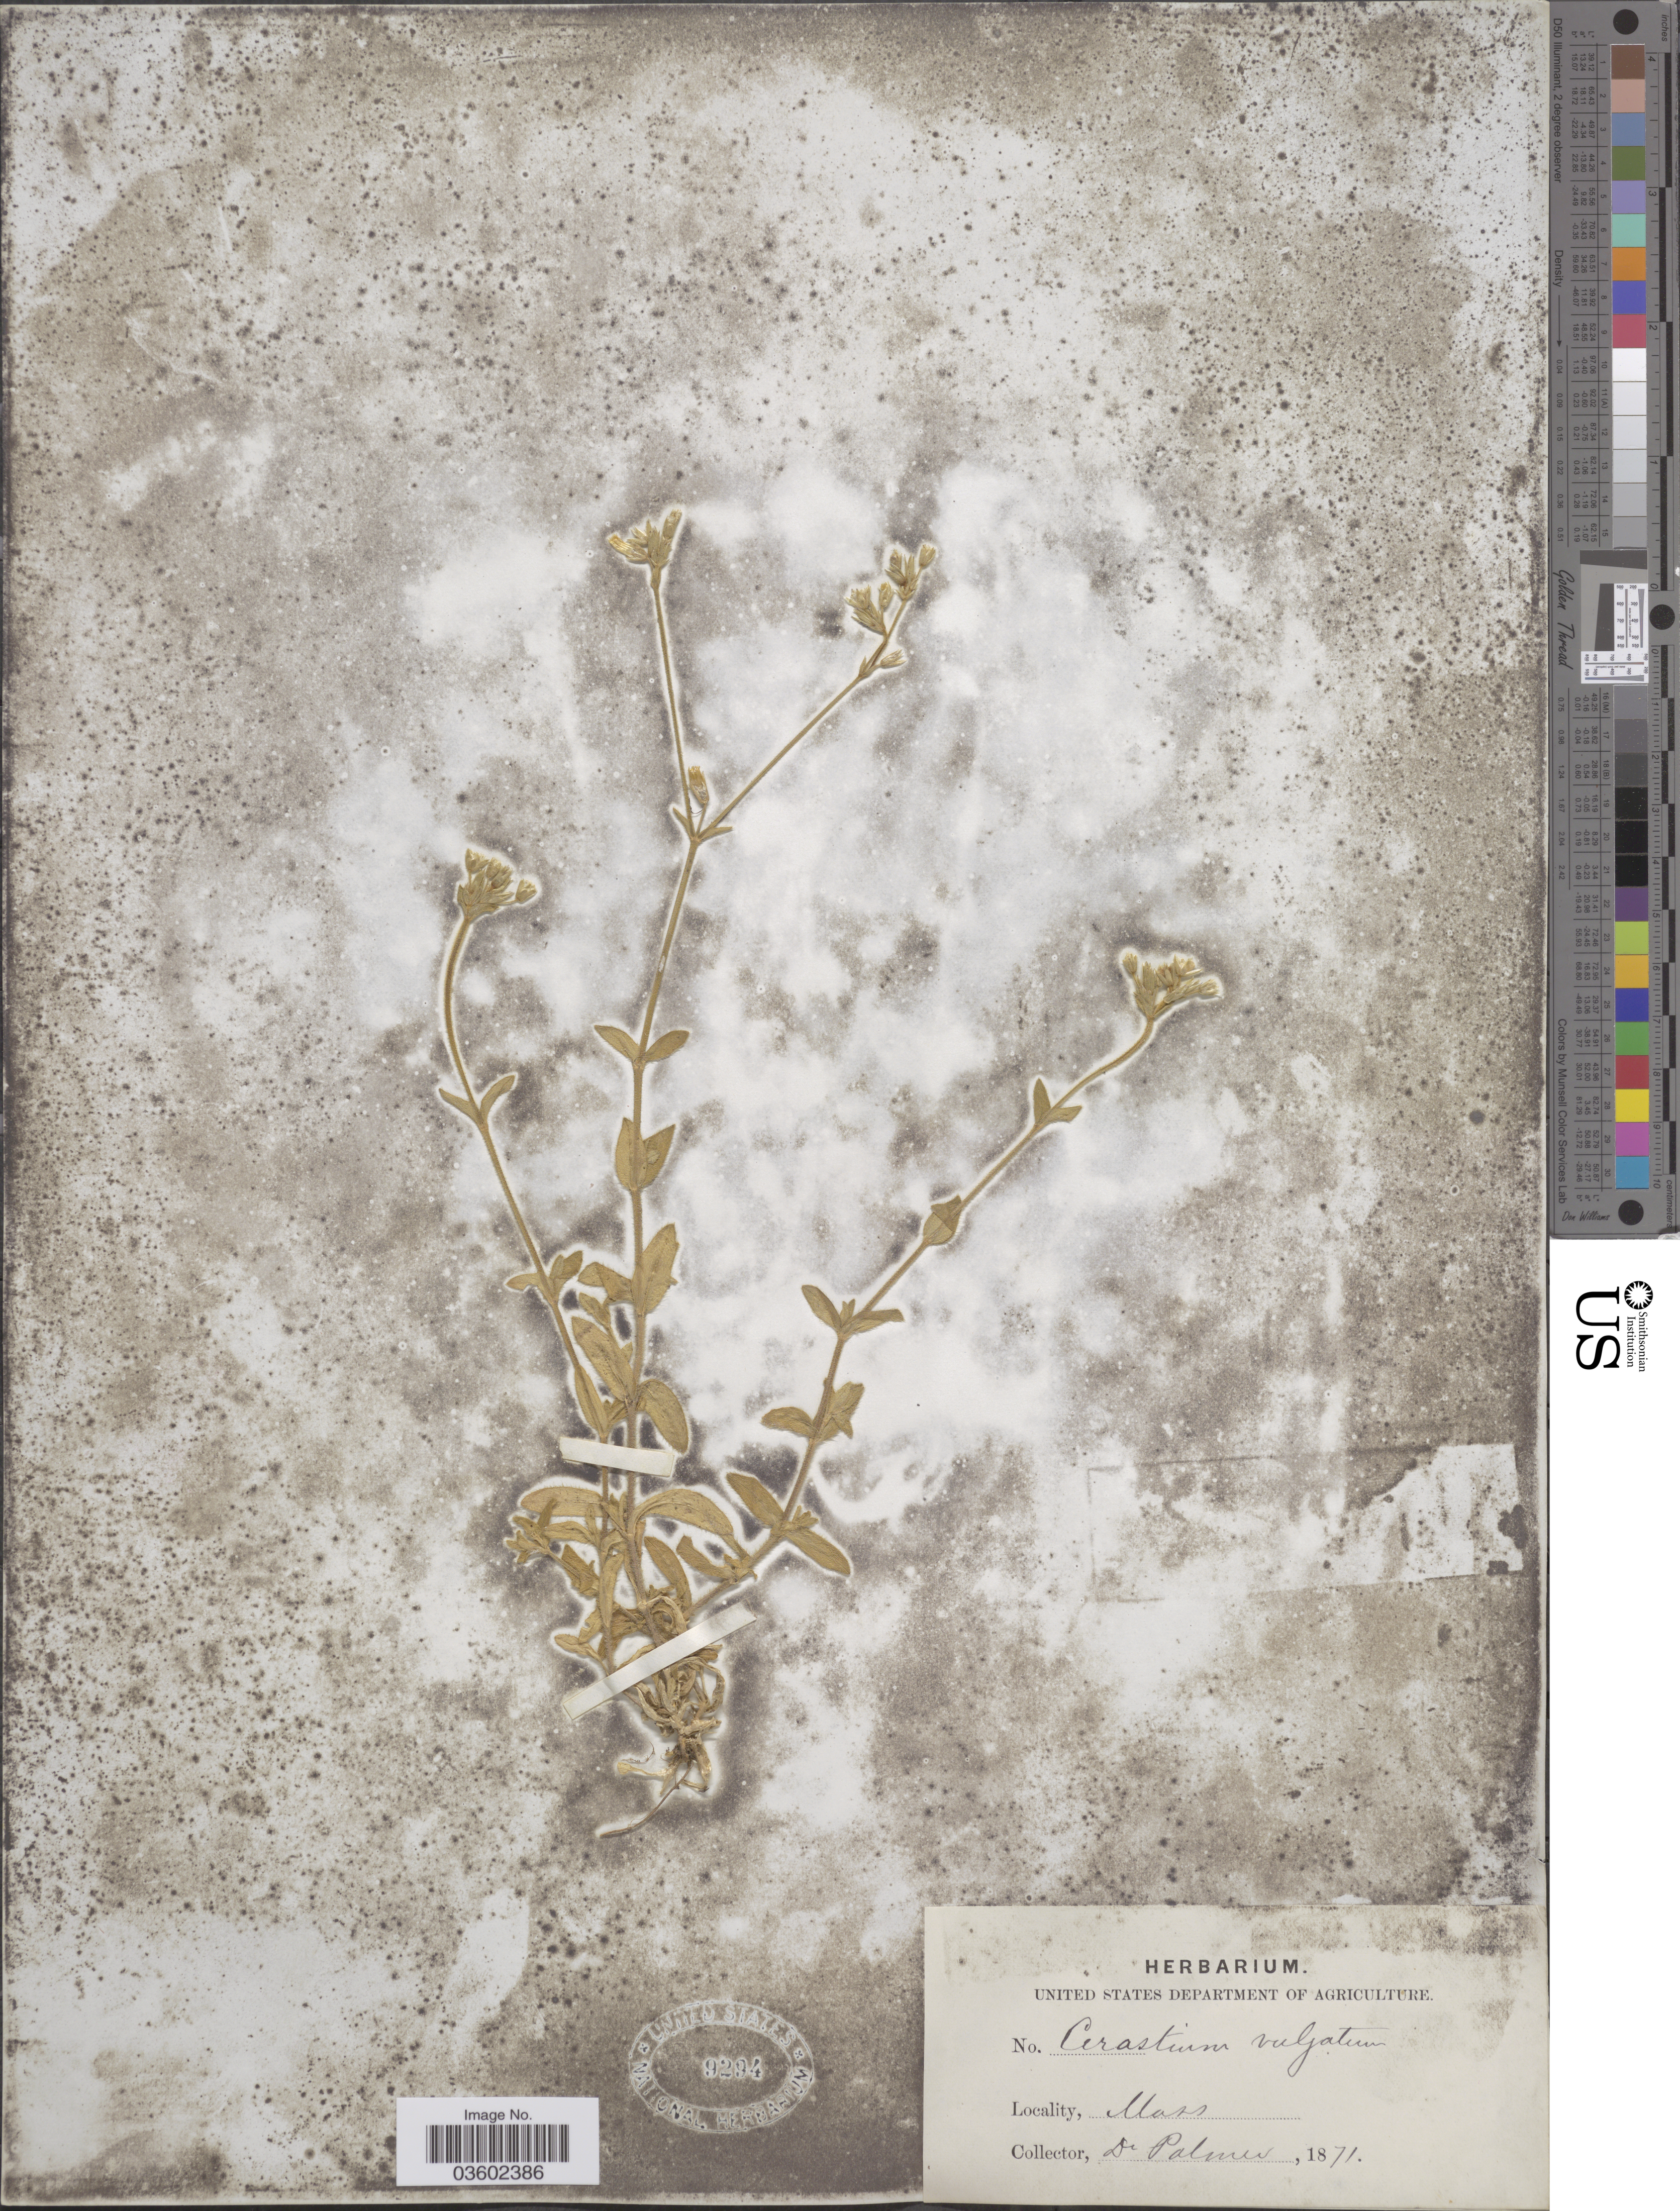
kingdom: Plantae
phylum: Tracheophyta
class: Magnoliopsida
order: Caryophyllales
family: Caryophyllaceae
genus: Cerastium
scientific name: Cerastium vulgatum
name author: L.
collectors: Palmer, --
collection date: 1871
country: United States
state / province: Massachusetts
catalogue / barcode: US 9294